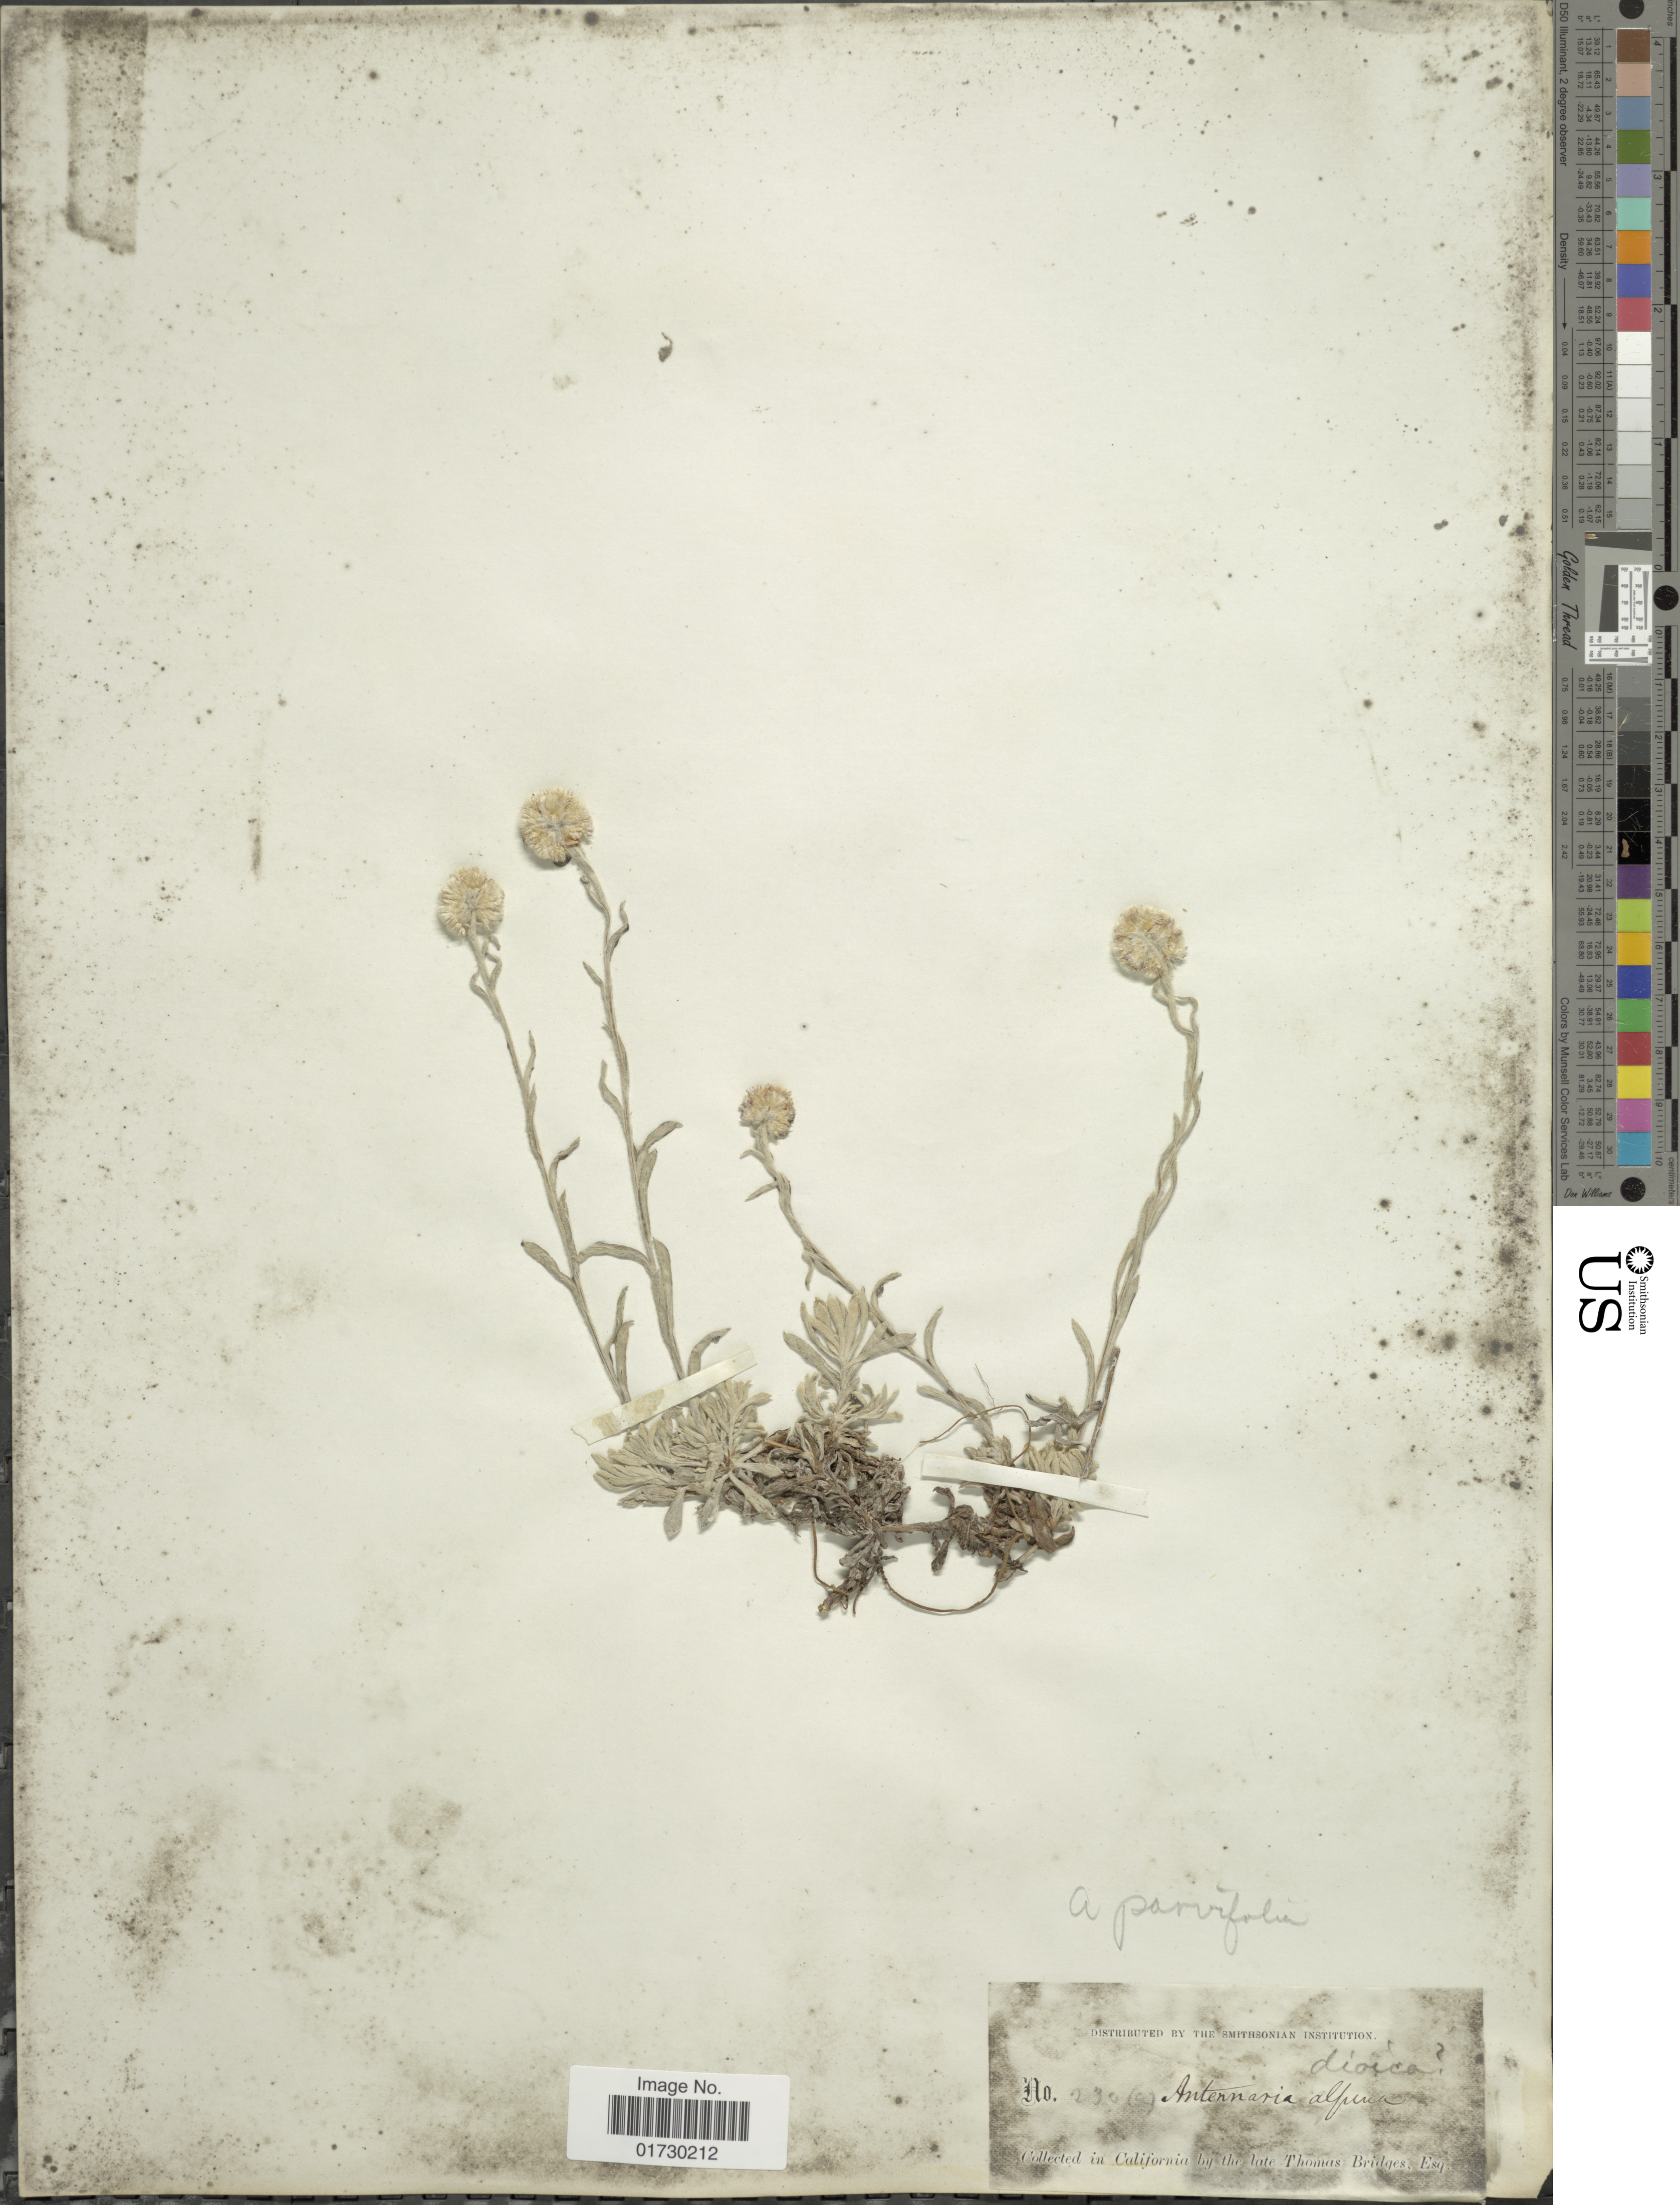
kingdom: Plantae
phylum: Tracheophyta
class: Magnoliopsida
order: Asterales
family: Asteraceae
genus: Antennaria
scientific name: Antennaria angustifolia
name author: Rydb.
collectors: T. Bridges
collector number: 230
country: United States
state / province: California